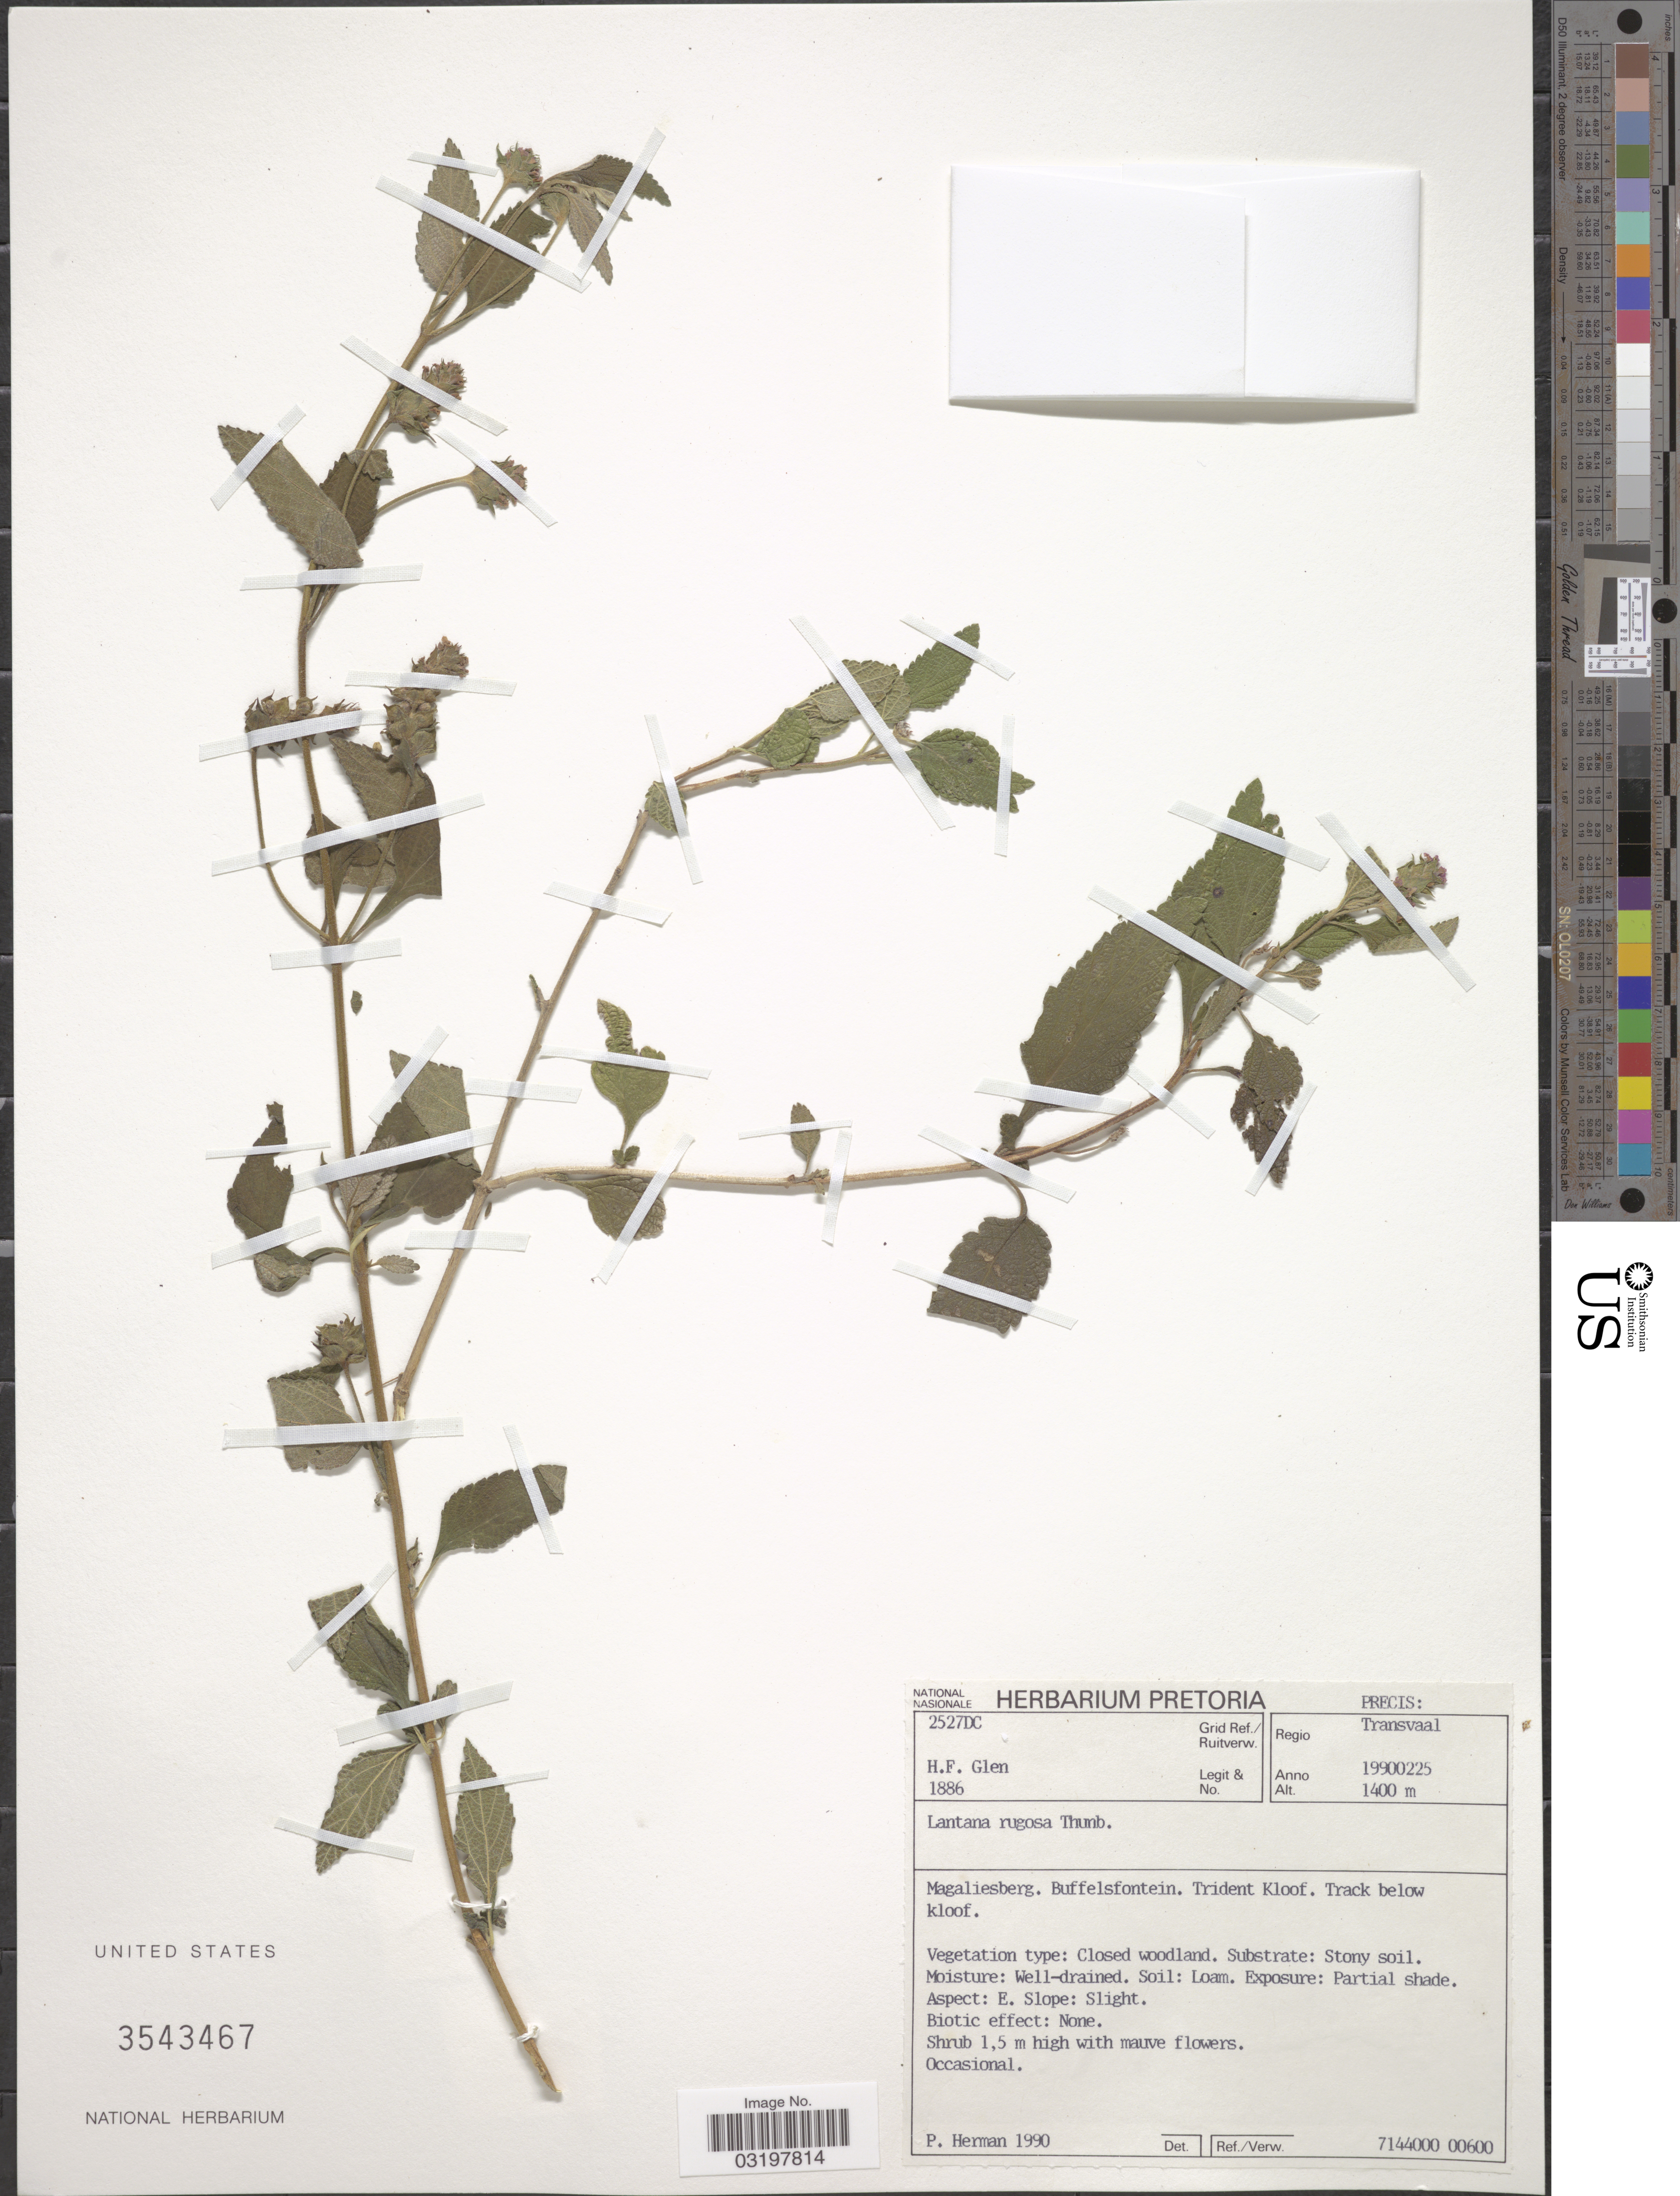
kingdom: Plantae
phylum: Tracheophyta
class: Magnoliopsida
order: Lamiales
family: Verbenaceae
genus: Lantana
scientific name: Lantana rugosa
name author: Thunb.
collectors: H. F. Glen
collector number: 1886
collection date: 1990-02-25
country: South Africa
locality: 2527DC Grid ref./Ruitverw., Regio Transvaal, Magaliesberg. Buffelsfontein. Trident Kloof. Track below kloof.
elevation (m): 1400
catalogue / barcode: US 3543467